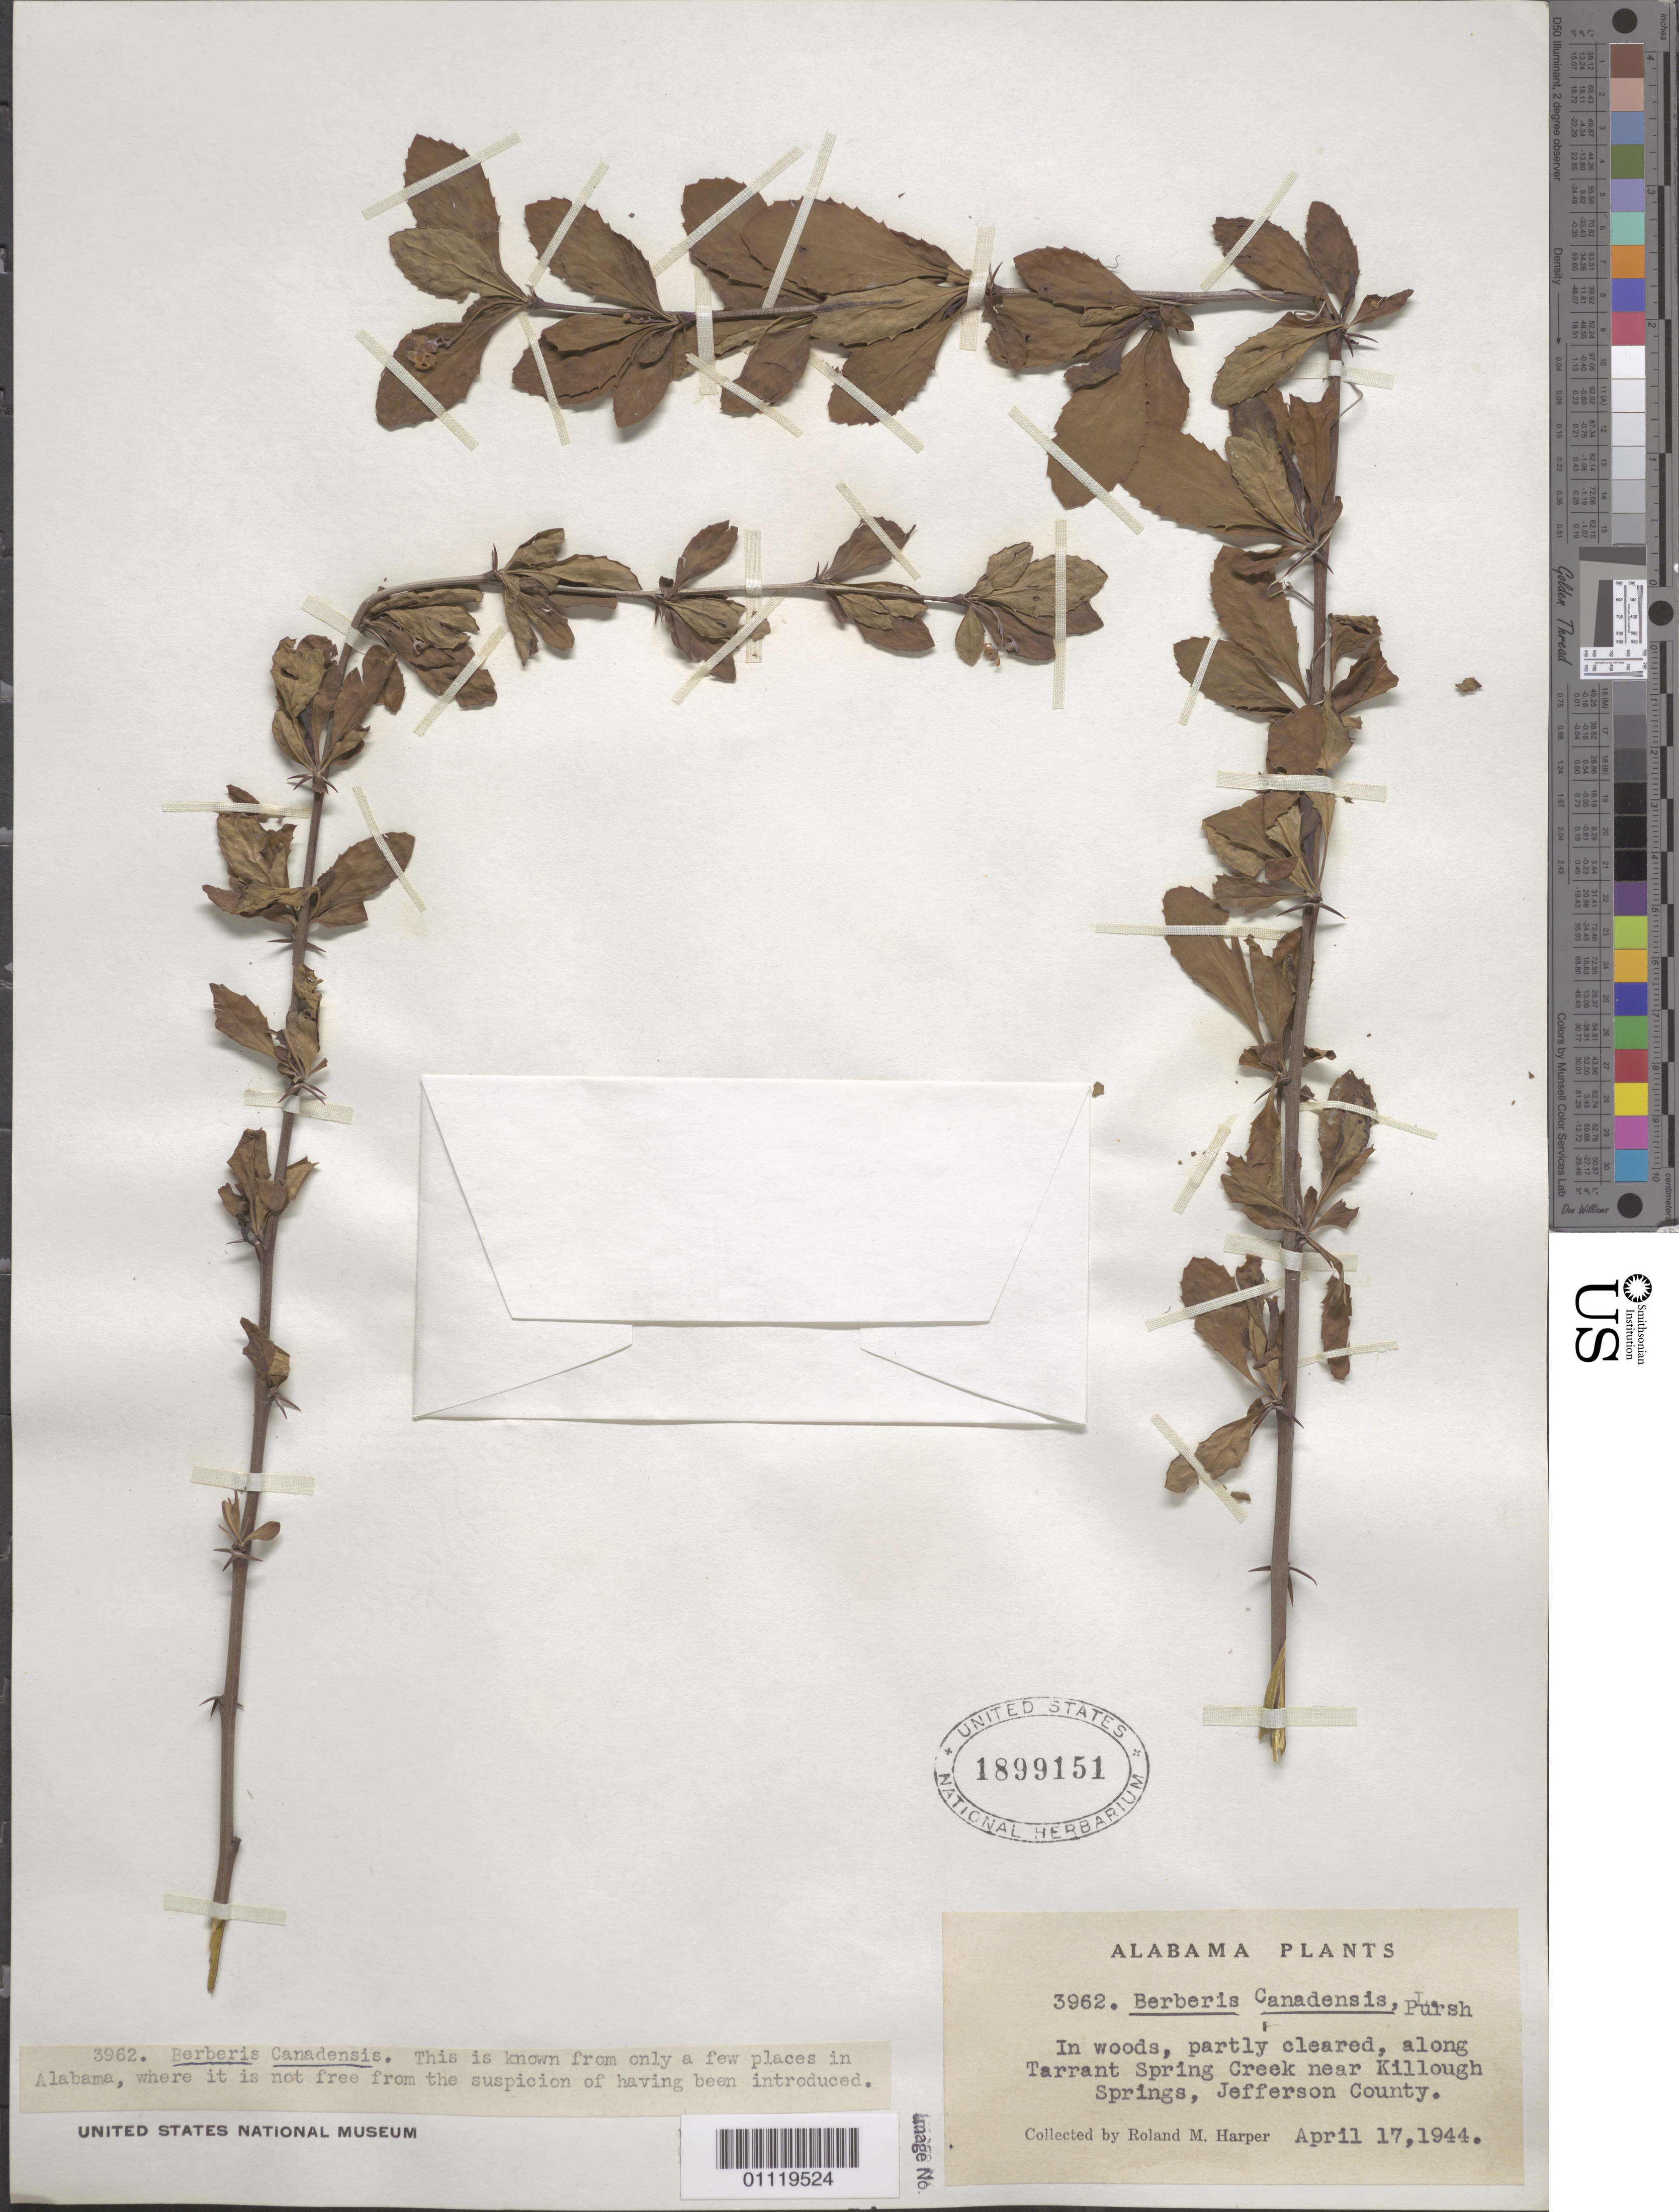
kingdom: Plantae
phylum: Tracheophyta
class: Magnoliopsida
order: Ranunculales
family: Berberidaceae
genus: Berberis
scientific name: Berberis canadensis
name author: Mill.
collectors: H. A. Allard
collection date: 1944-04-17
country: United States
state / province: Alabama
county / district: Jefferson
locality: Near Killough Springs, along Tarrant Spring Creek,in partly cleared woods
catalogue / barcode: US 1899151